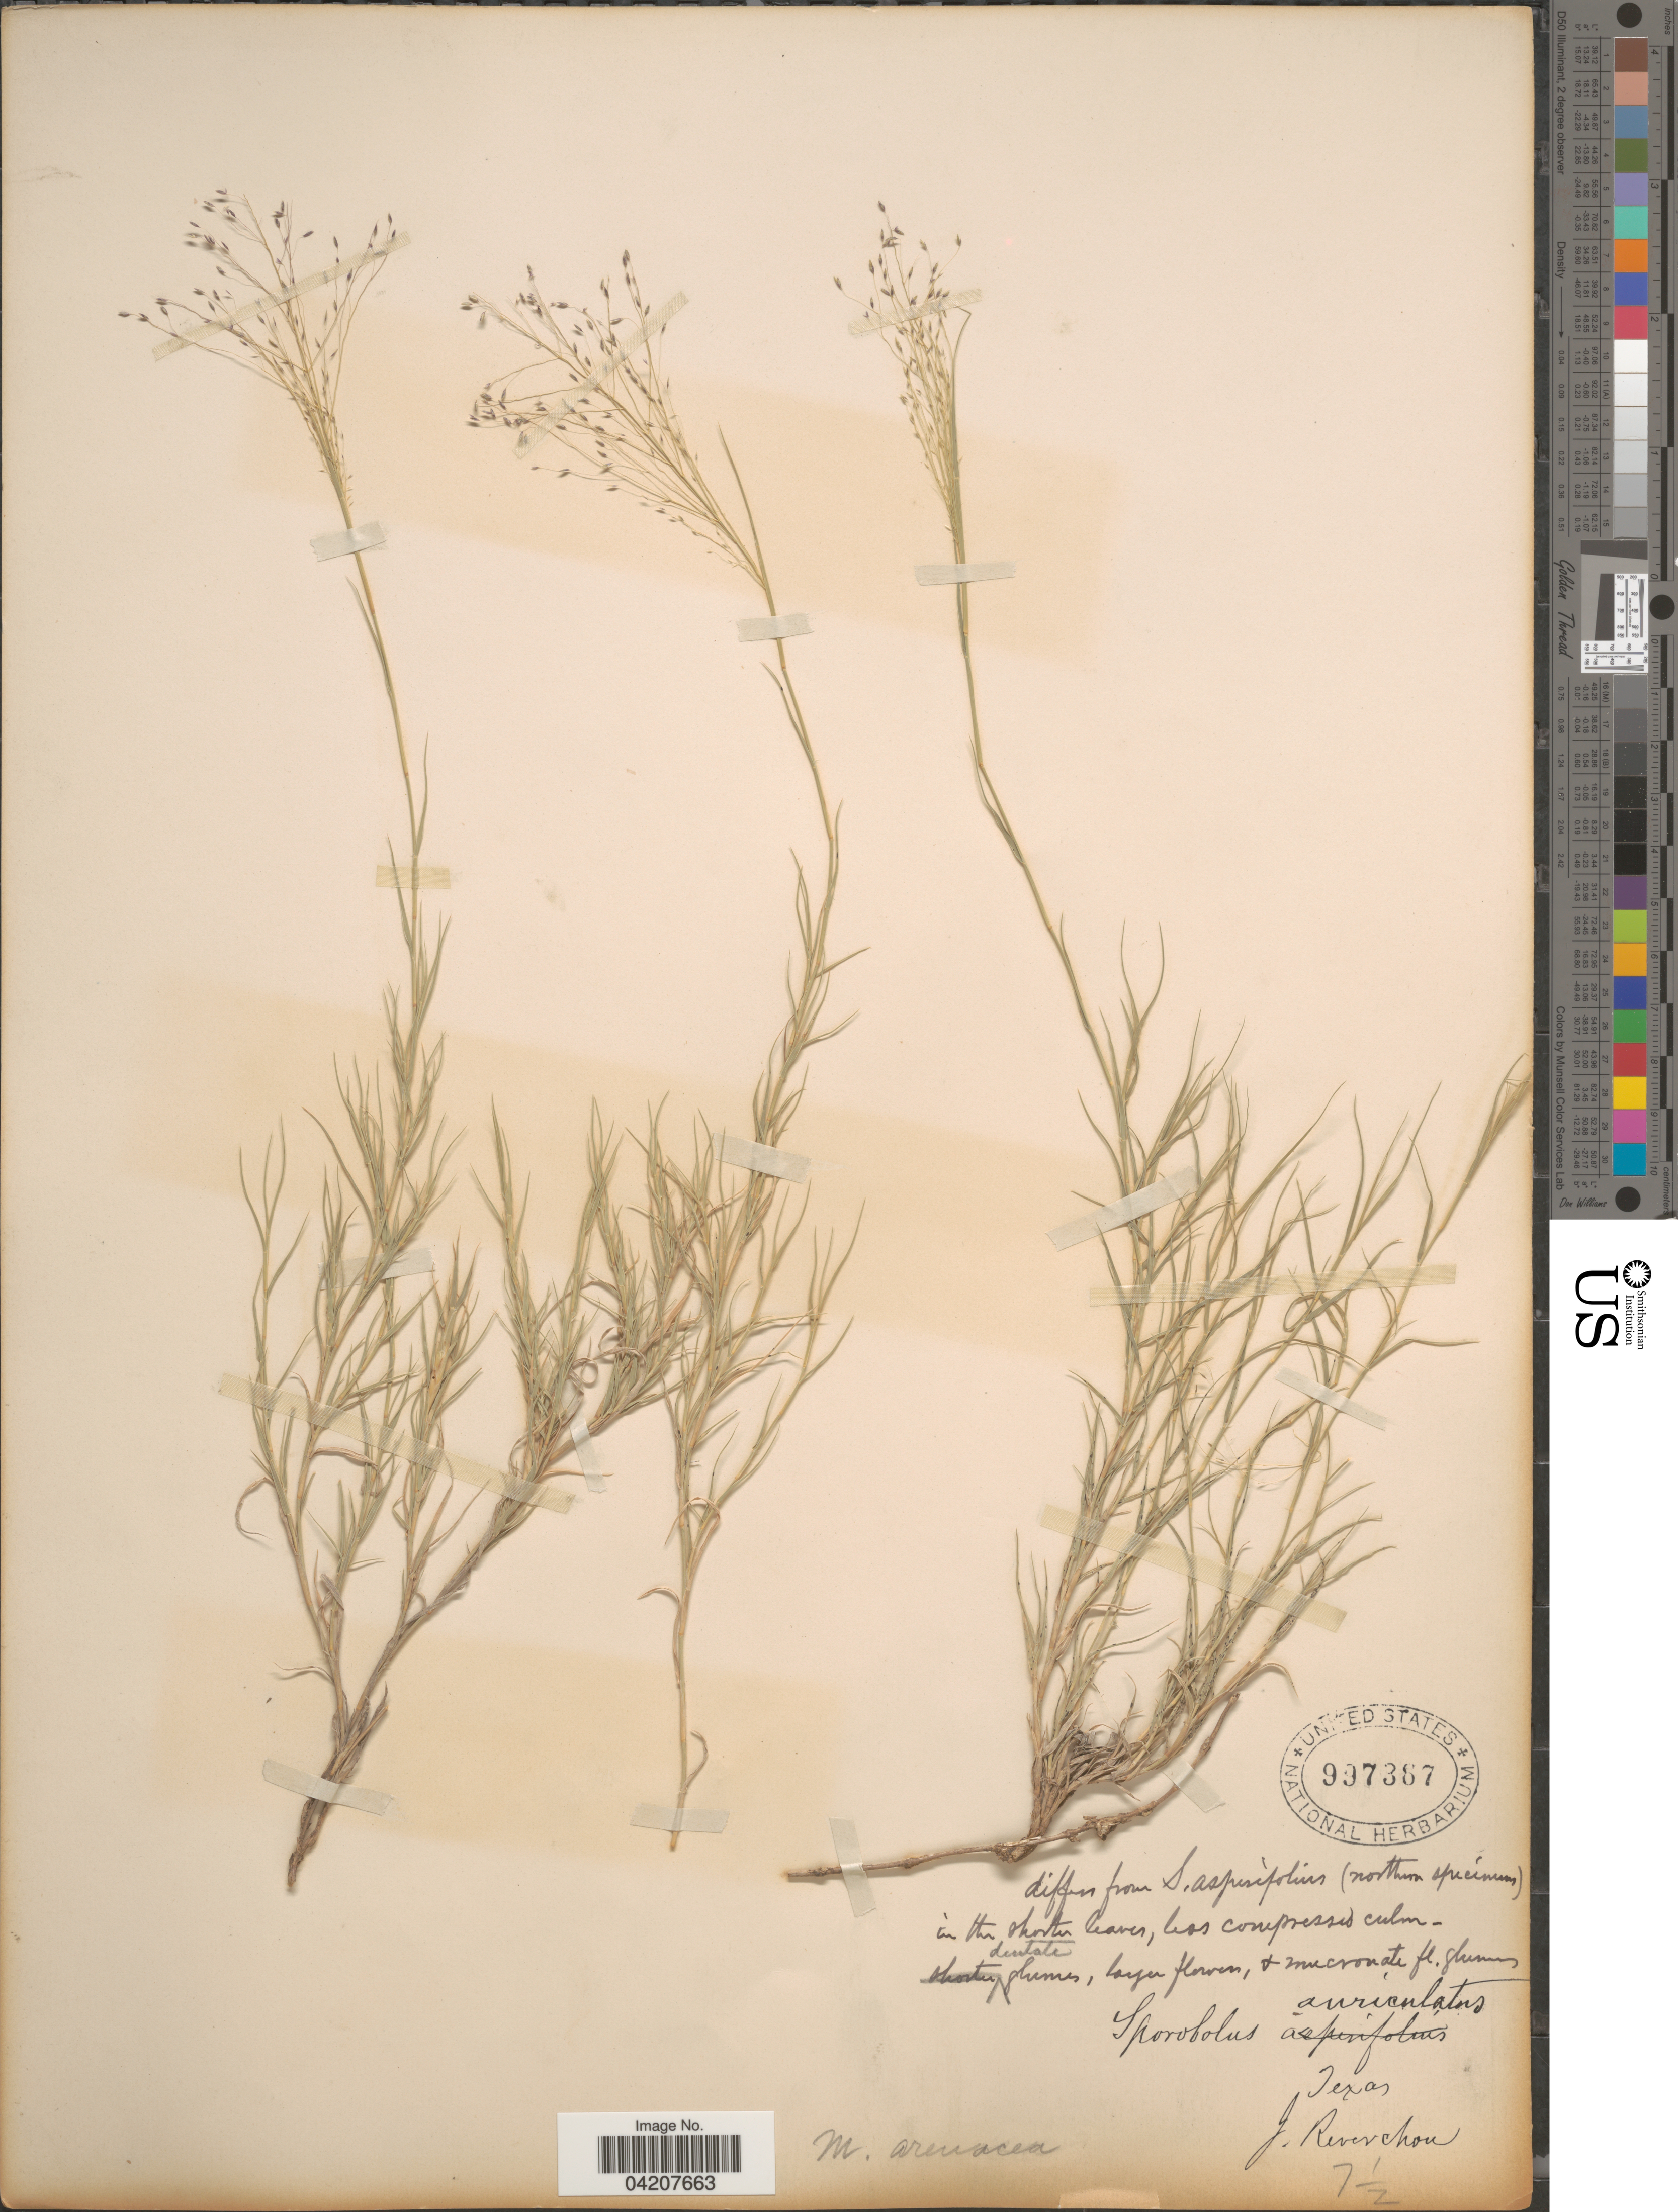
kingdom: Plantae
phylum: Tracheophyta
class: Liliopsida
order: Poales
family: Poaceae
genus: Muhlenbergia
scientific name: Muhlenbergia arenacea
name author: (Buckley) Hitchc.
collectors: J. Reverchon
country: United States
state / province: Texas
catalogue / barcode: US 997387